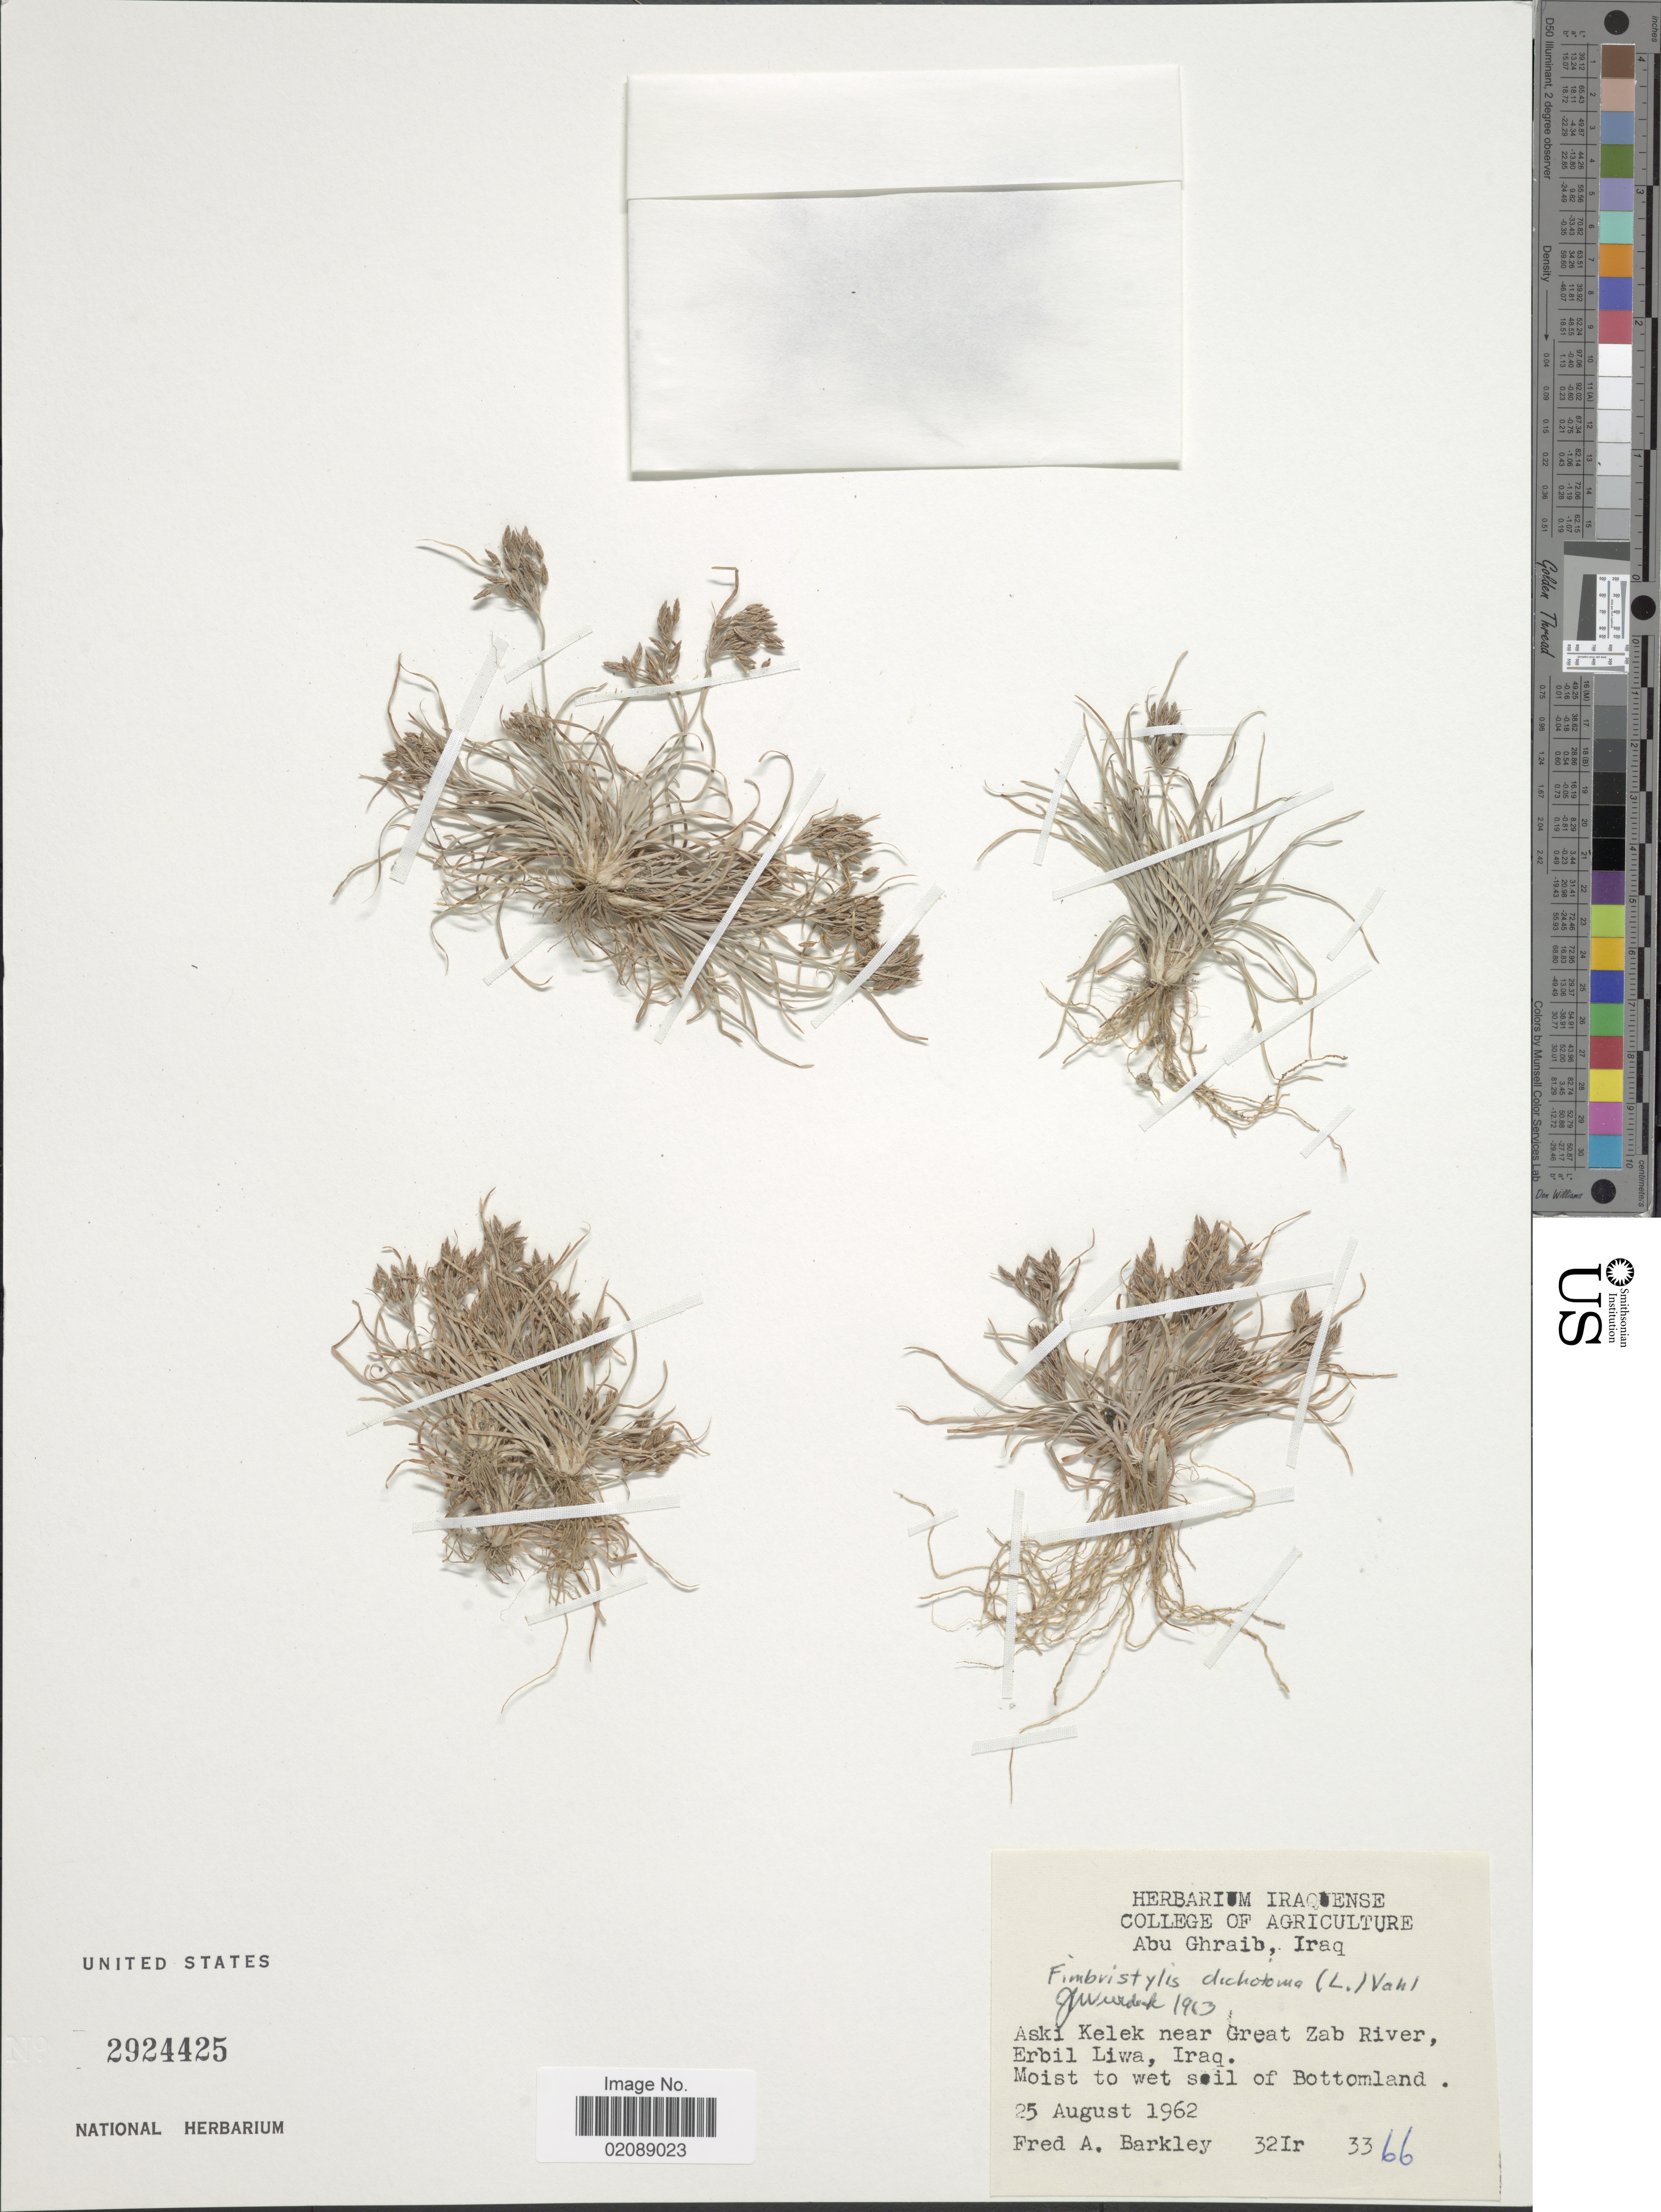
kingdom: Plantae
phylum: Tracheophyta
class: Liliopsida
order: Poales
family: Cyperaceae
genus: Fimbristylis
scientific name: Fimbristylis dichotoma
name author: (L.) Vahl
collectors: F. A. Barkley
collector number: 32Ir 3366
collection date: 1962-08-25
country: Iraq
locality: Aski Kelek near Great Zab River, Erbil Liwa, Moist to wet soil of Bottomland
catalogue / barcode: US 2924425